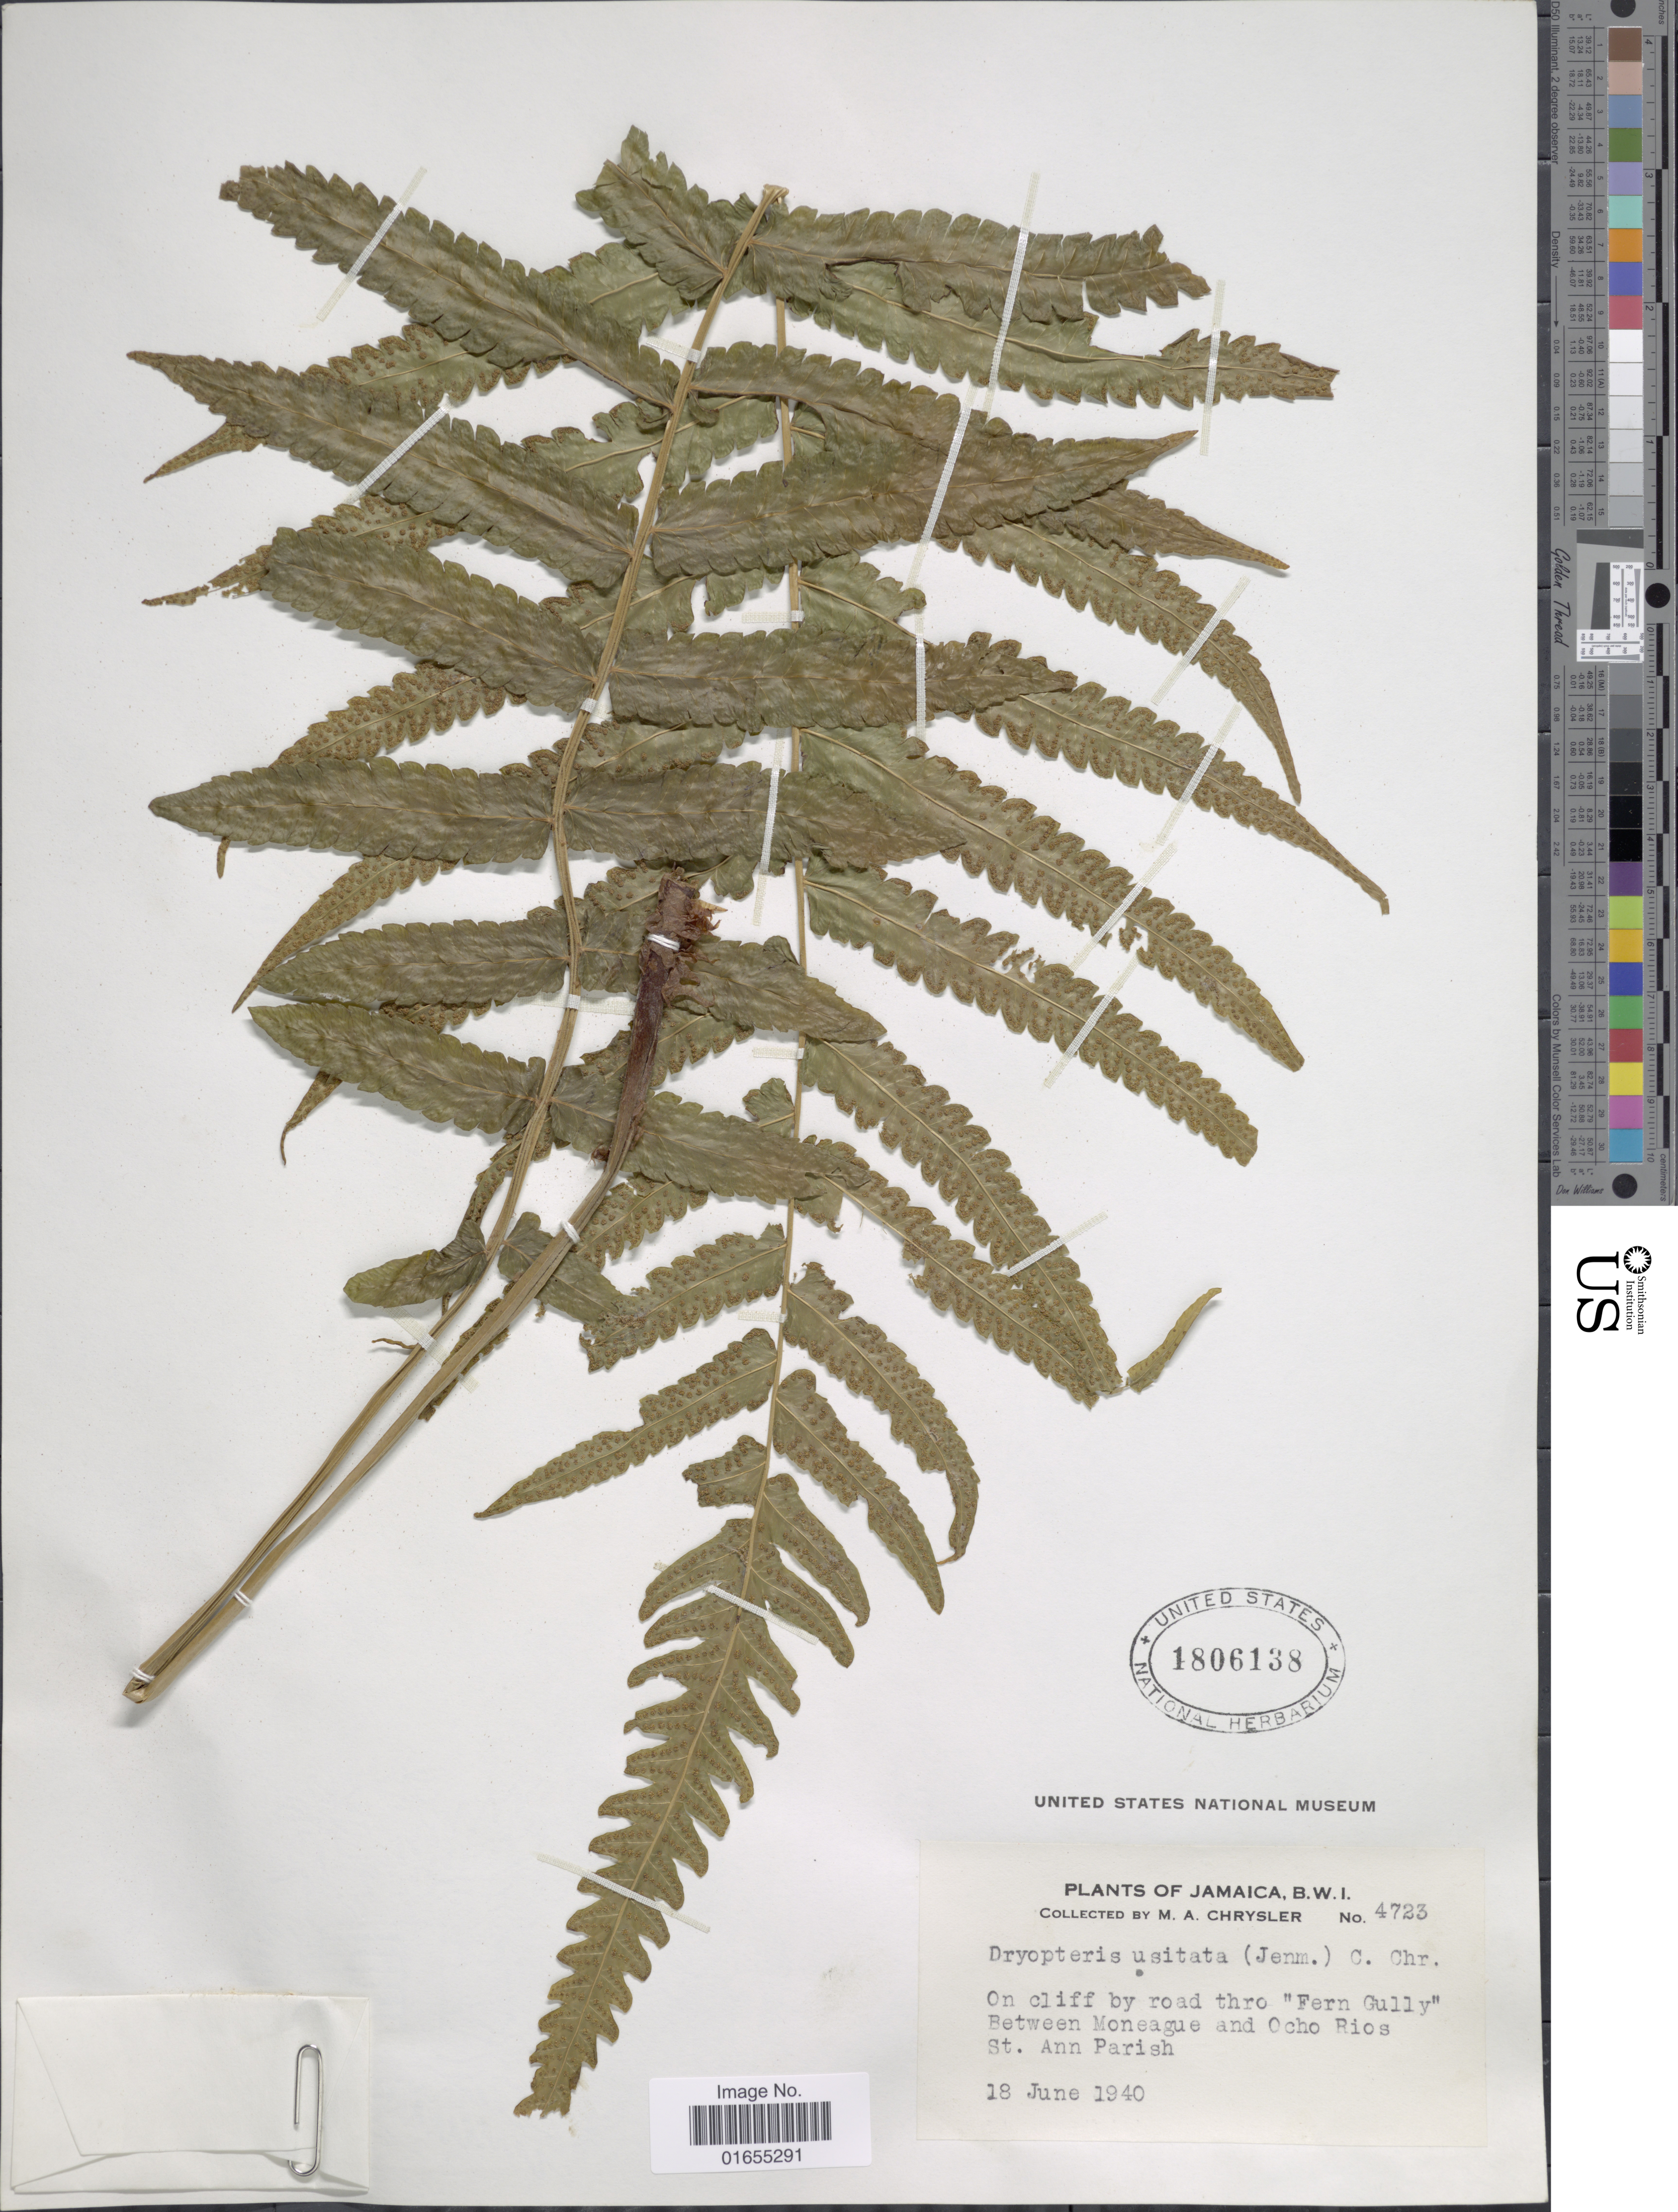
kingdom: Plantae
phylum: Tracheophyta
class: Polypodiopsida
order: Polypodiales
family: Thelypteridaceae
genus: Goniopteris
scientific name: Goniopteris venusta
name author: (Heward) Pic. Serm.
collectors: M. A. Chrysler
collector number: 4723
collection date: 1940-06-18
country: Jamaica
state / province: Saint Ann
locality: On cliff by road thro "Fern Gully" between Moneague and Ocho Rios . Jamaica B. W. I.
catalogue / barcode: US 1806138